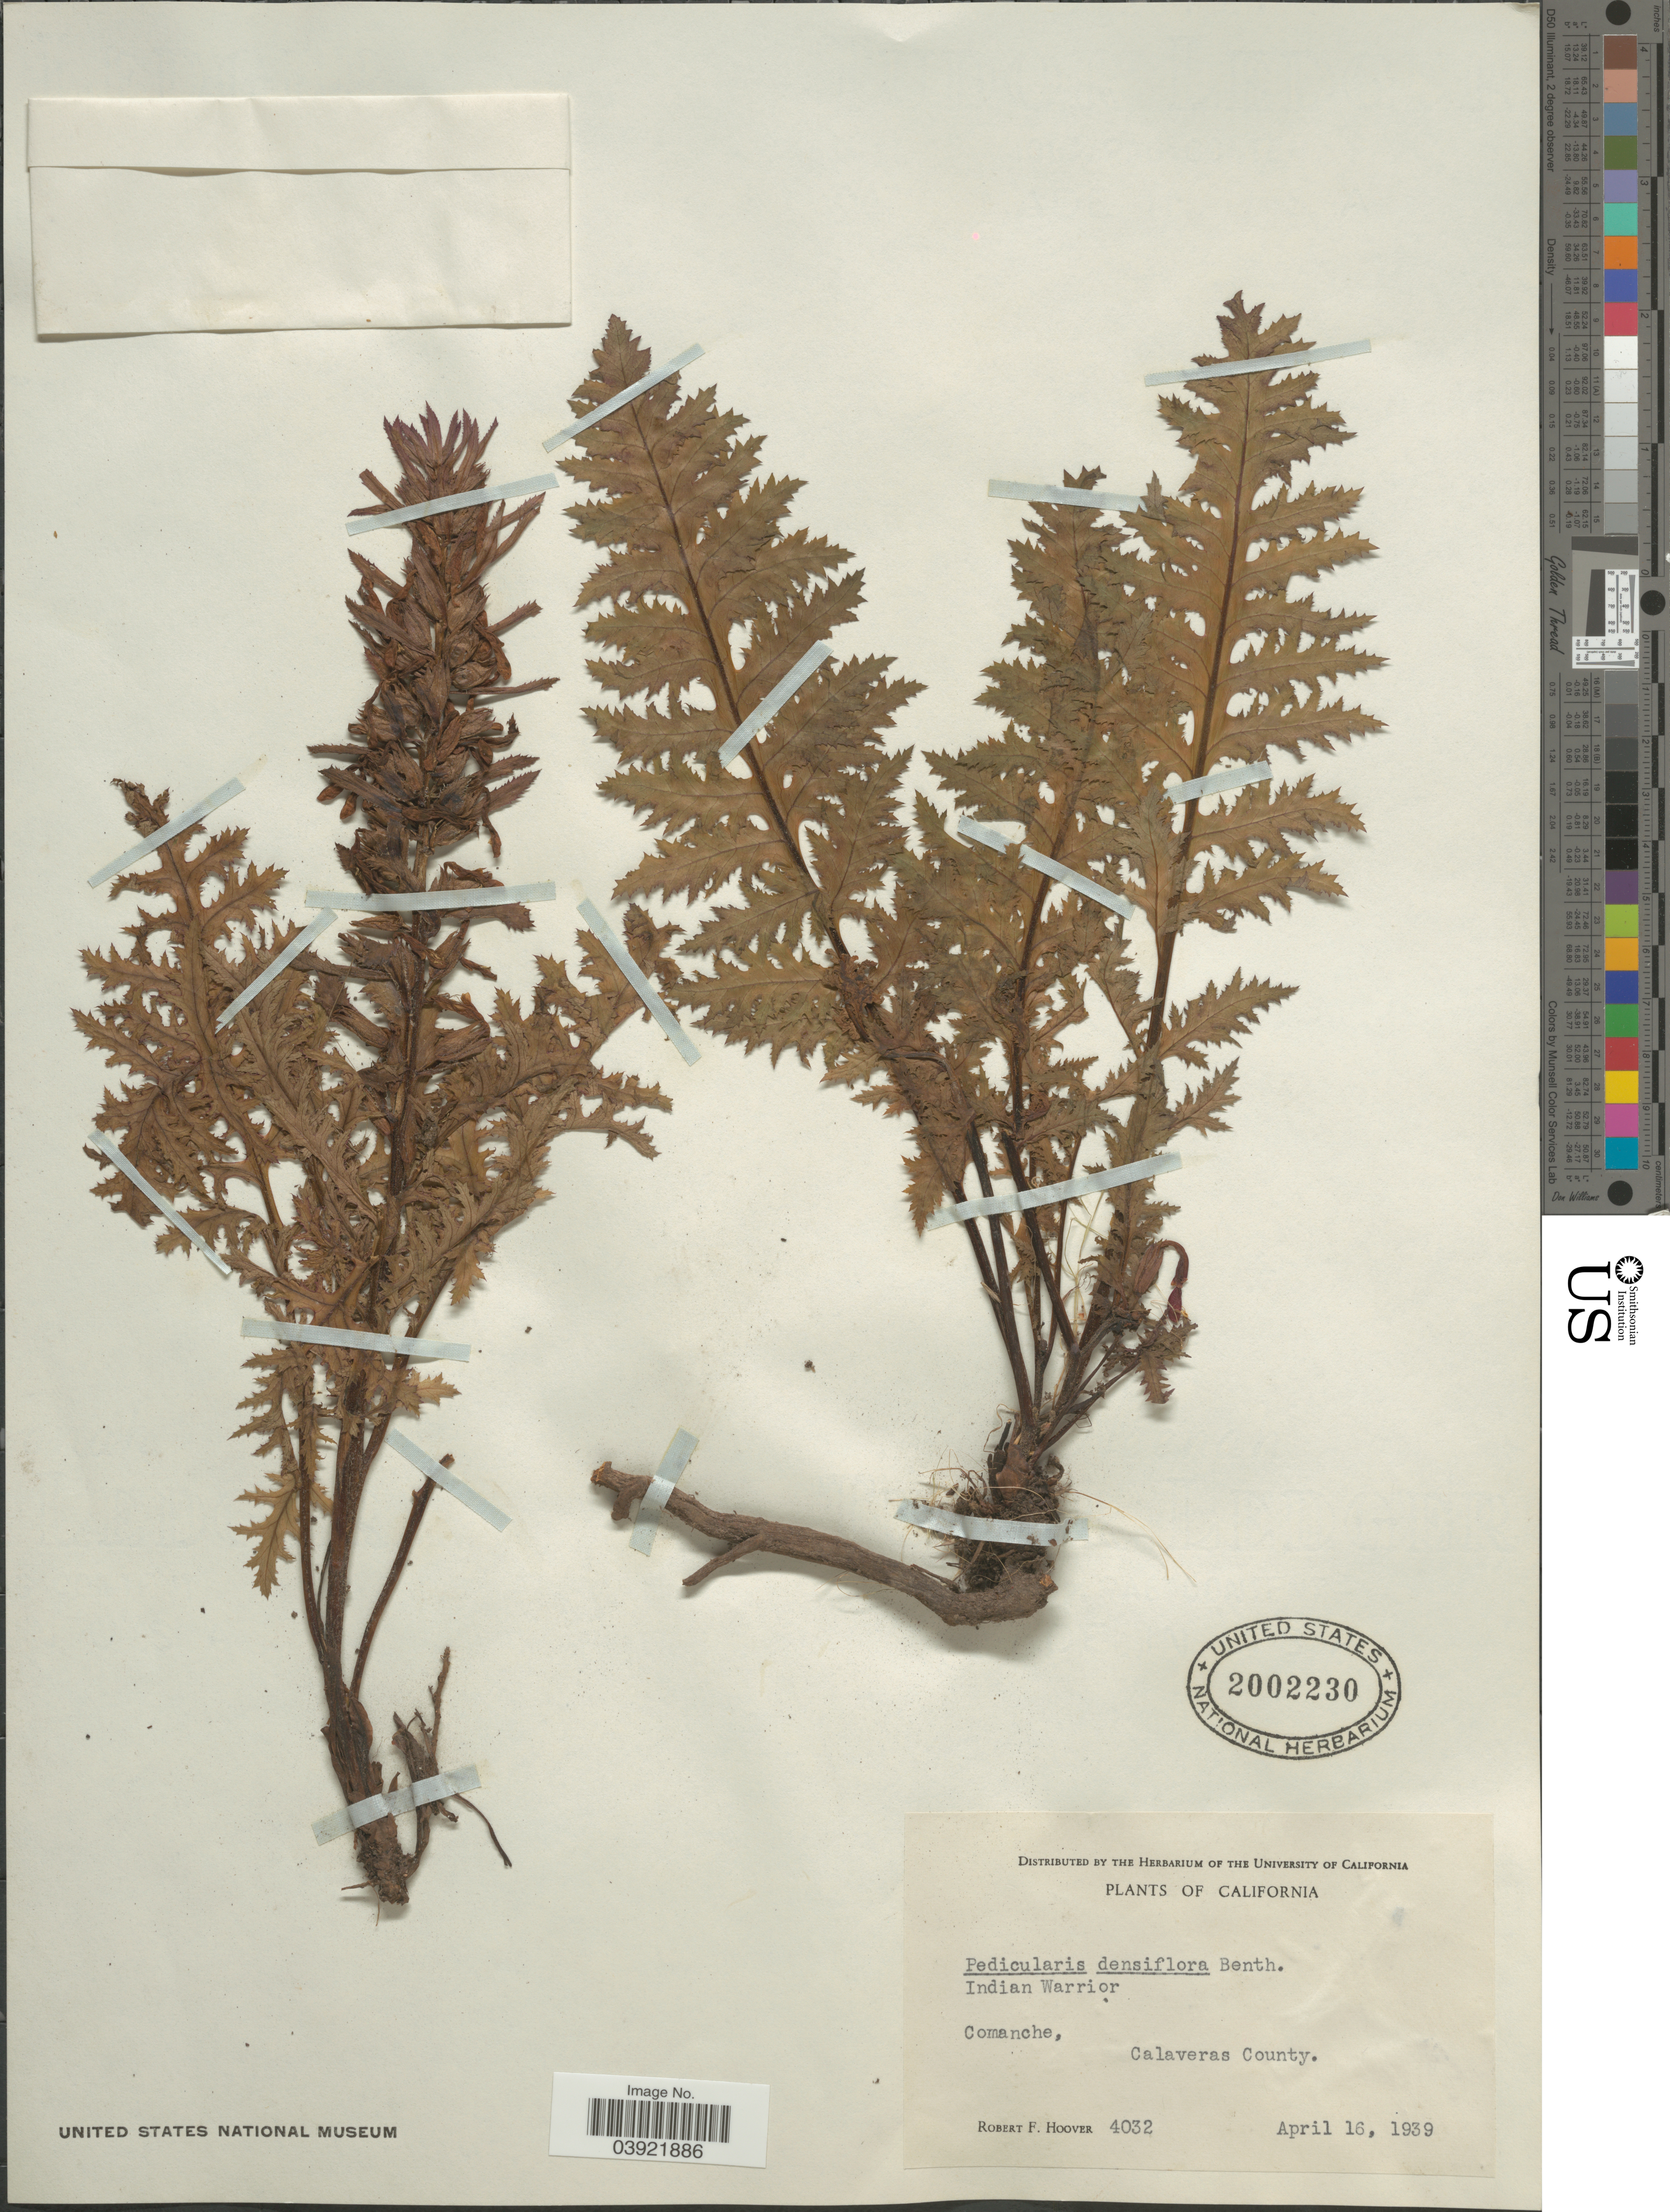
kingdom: Plantae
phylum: Tracheophyta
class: Magnoliopsida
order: Lamiales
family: Orobanchaceae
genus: Pedicularis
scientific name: Pedicularis densiflora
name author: Benth.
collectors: R. F. Hoover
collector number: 4032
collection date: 1939-04-16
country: United States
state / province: California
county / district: Calaveras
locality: Comanche, Calaveras County.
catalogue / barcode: US 2002230